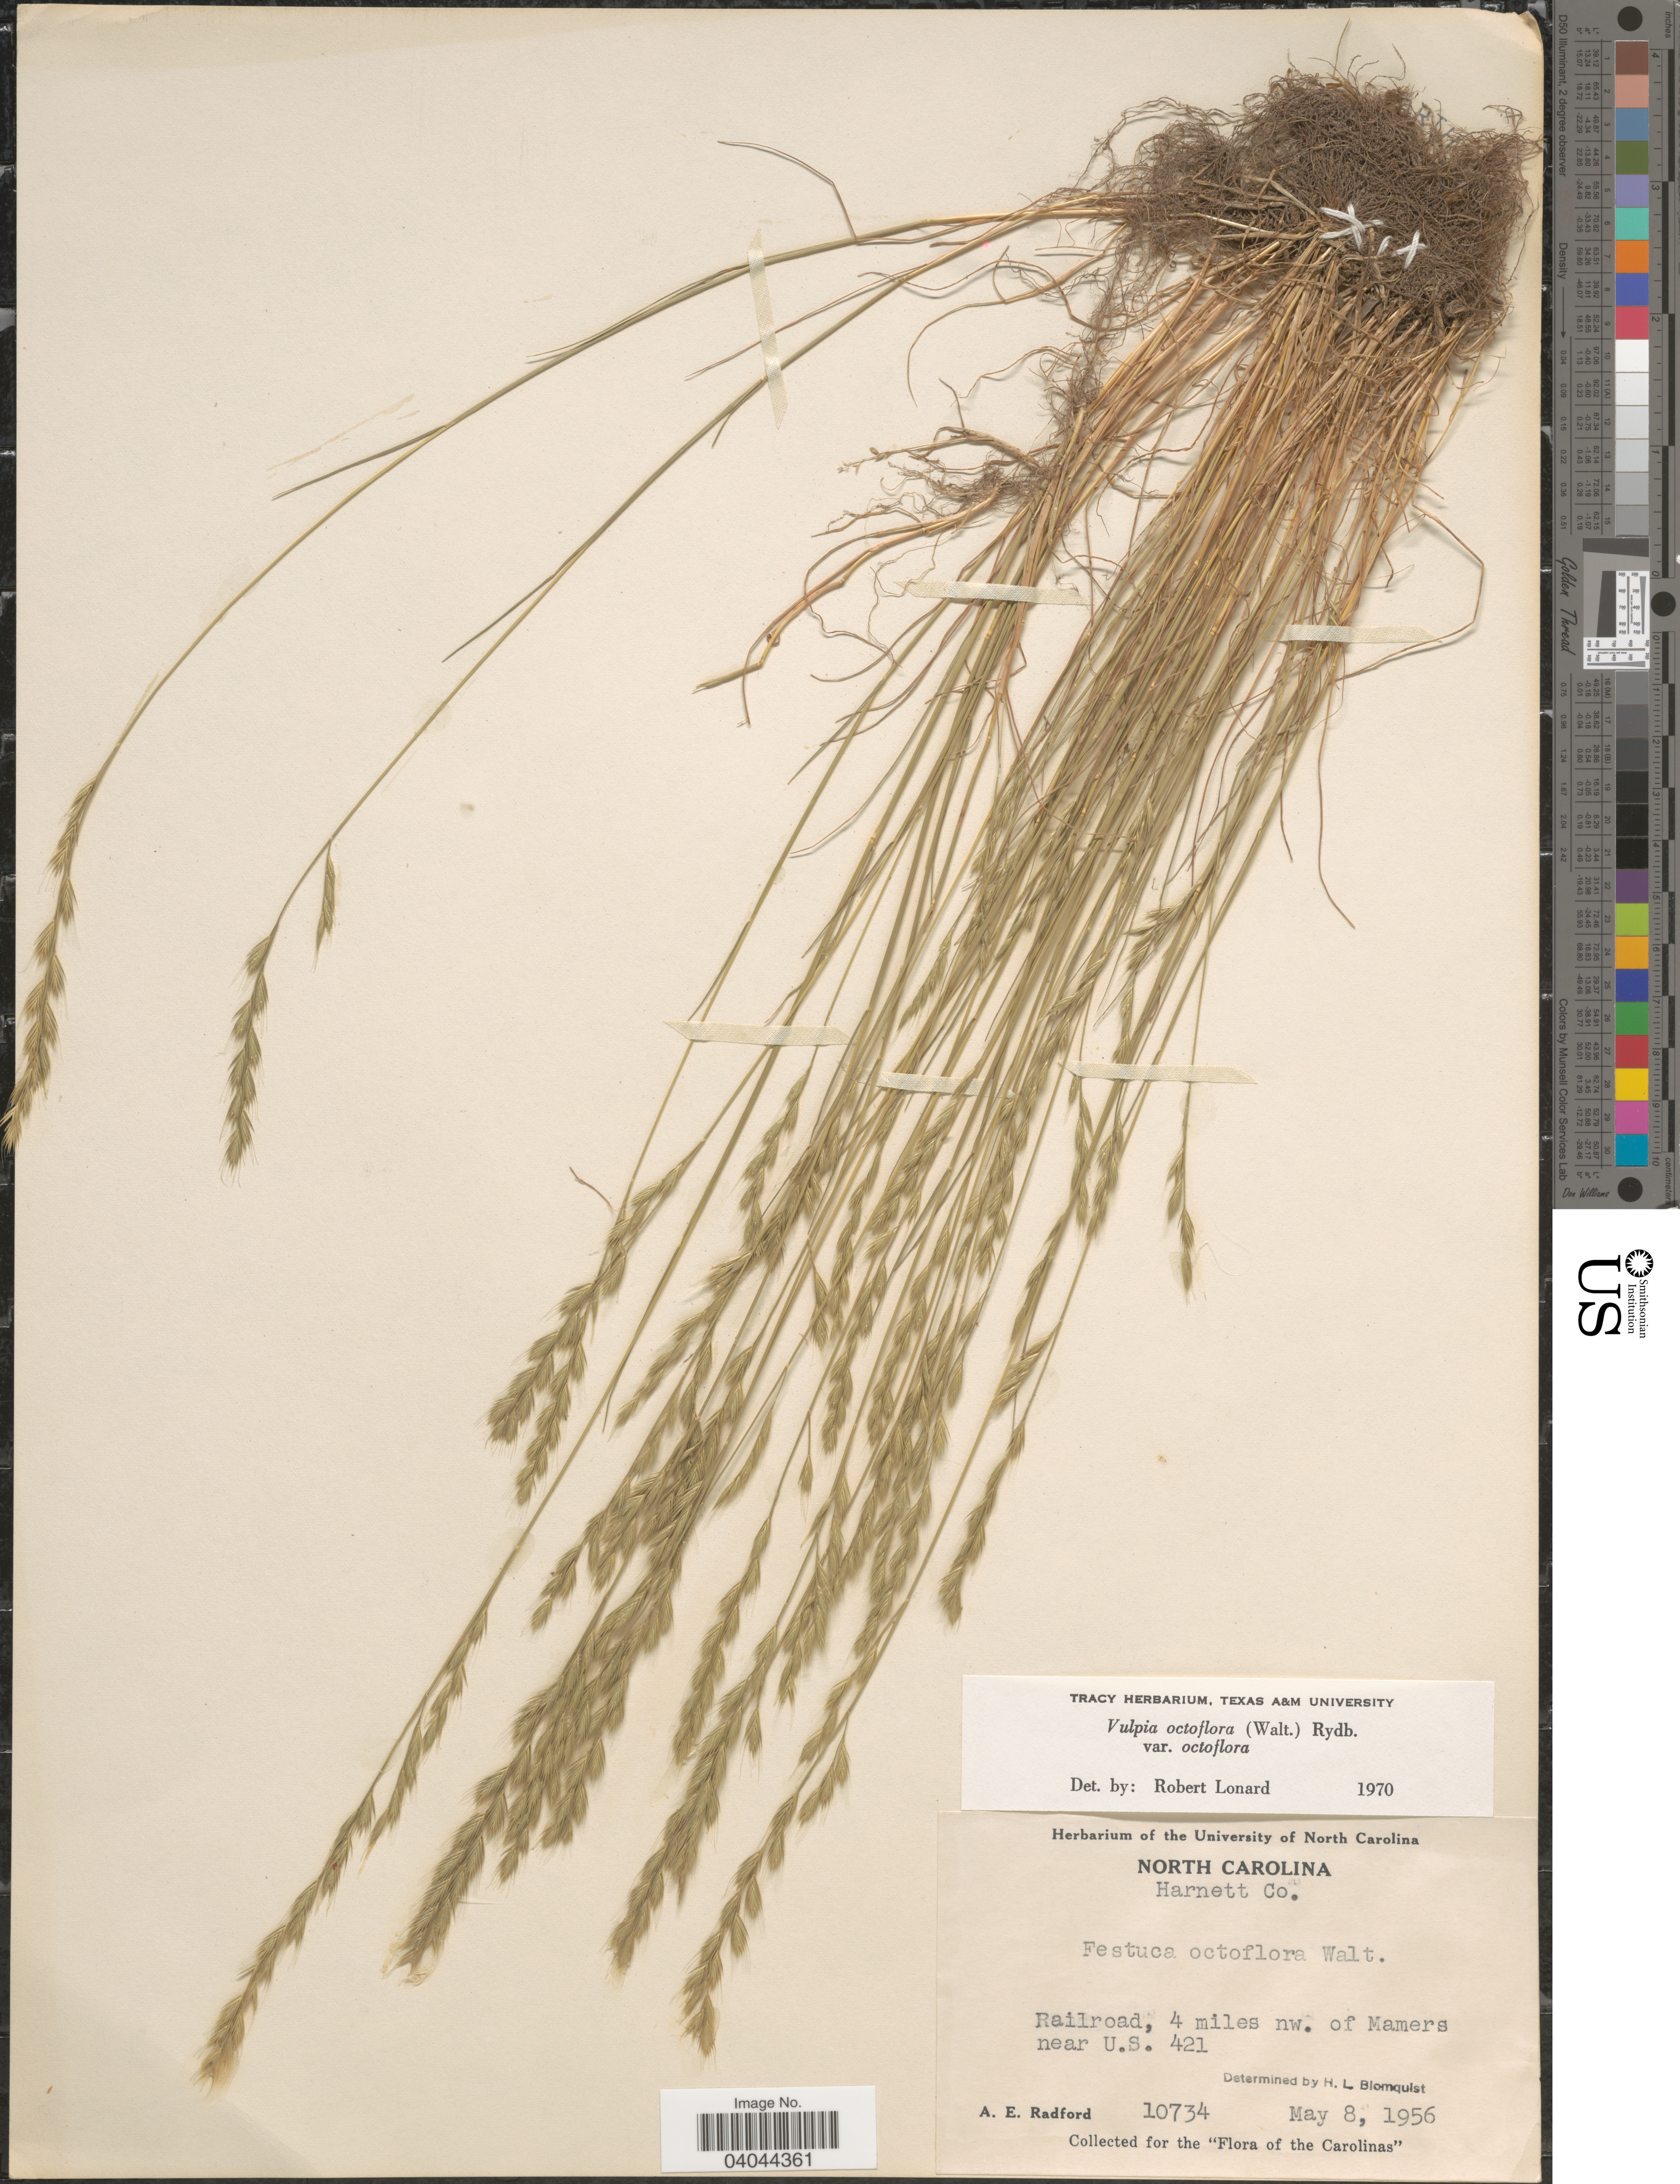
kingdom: Plantae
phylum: Tracheophyta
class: Liliopsida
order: Poales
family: Poaceae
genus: Festuca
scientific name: Festuca octoflora var. octoflora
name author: Walter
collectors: A. E. Radford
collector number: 10734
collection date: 1956-05-08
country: United States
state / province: North Carolina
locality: Harnett Co. Railroad, 4 miles nw. of Mamers near U.S. 421.